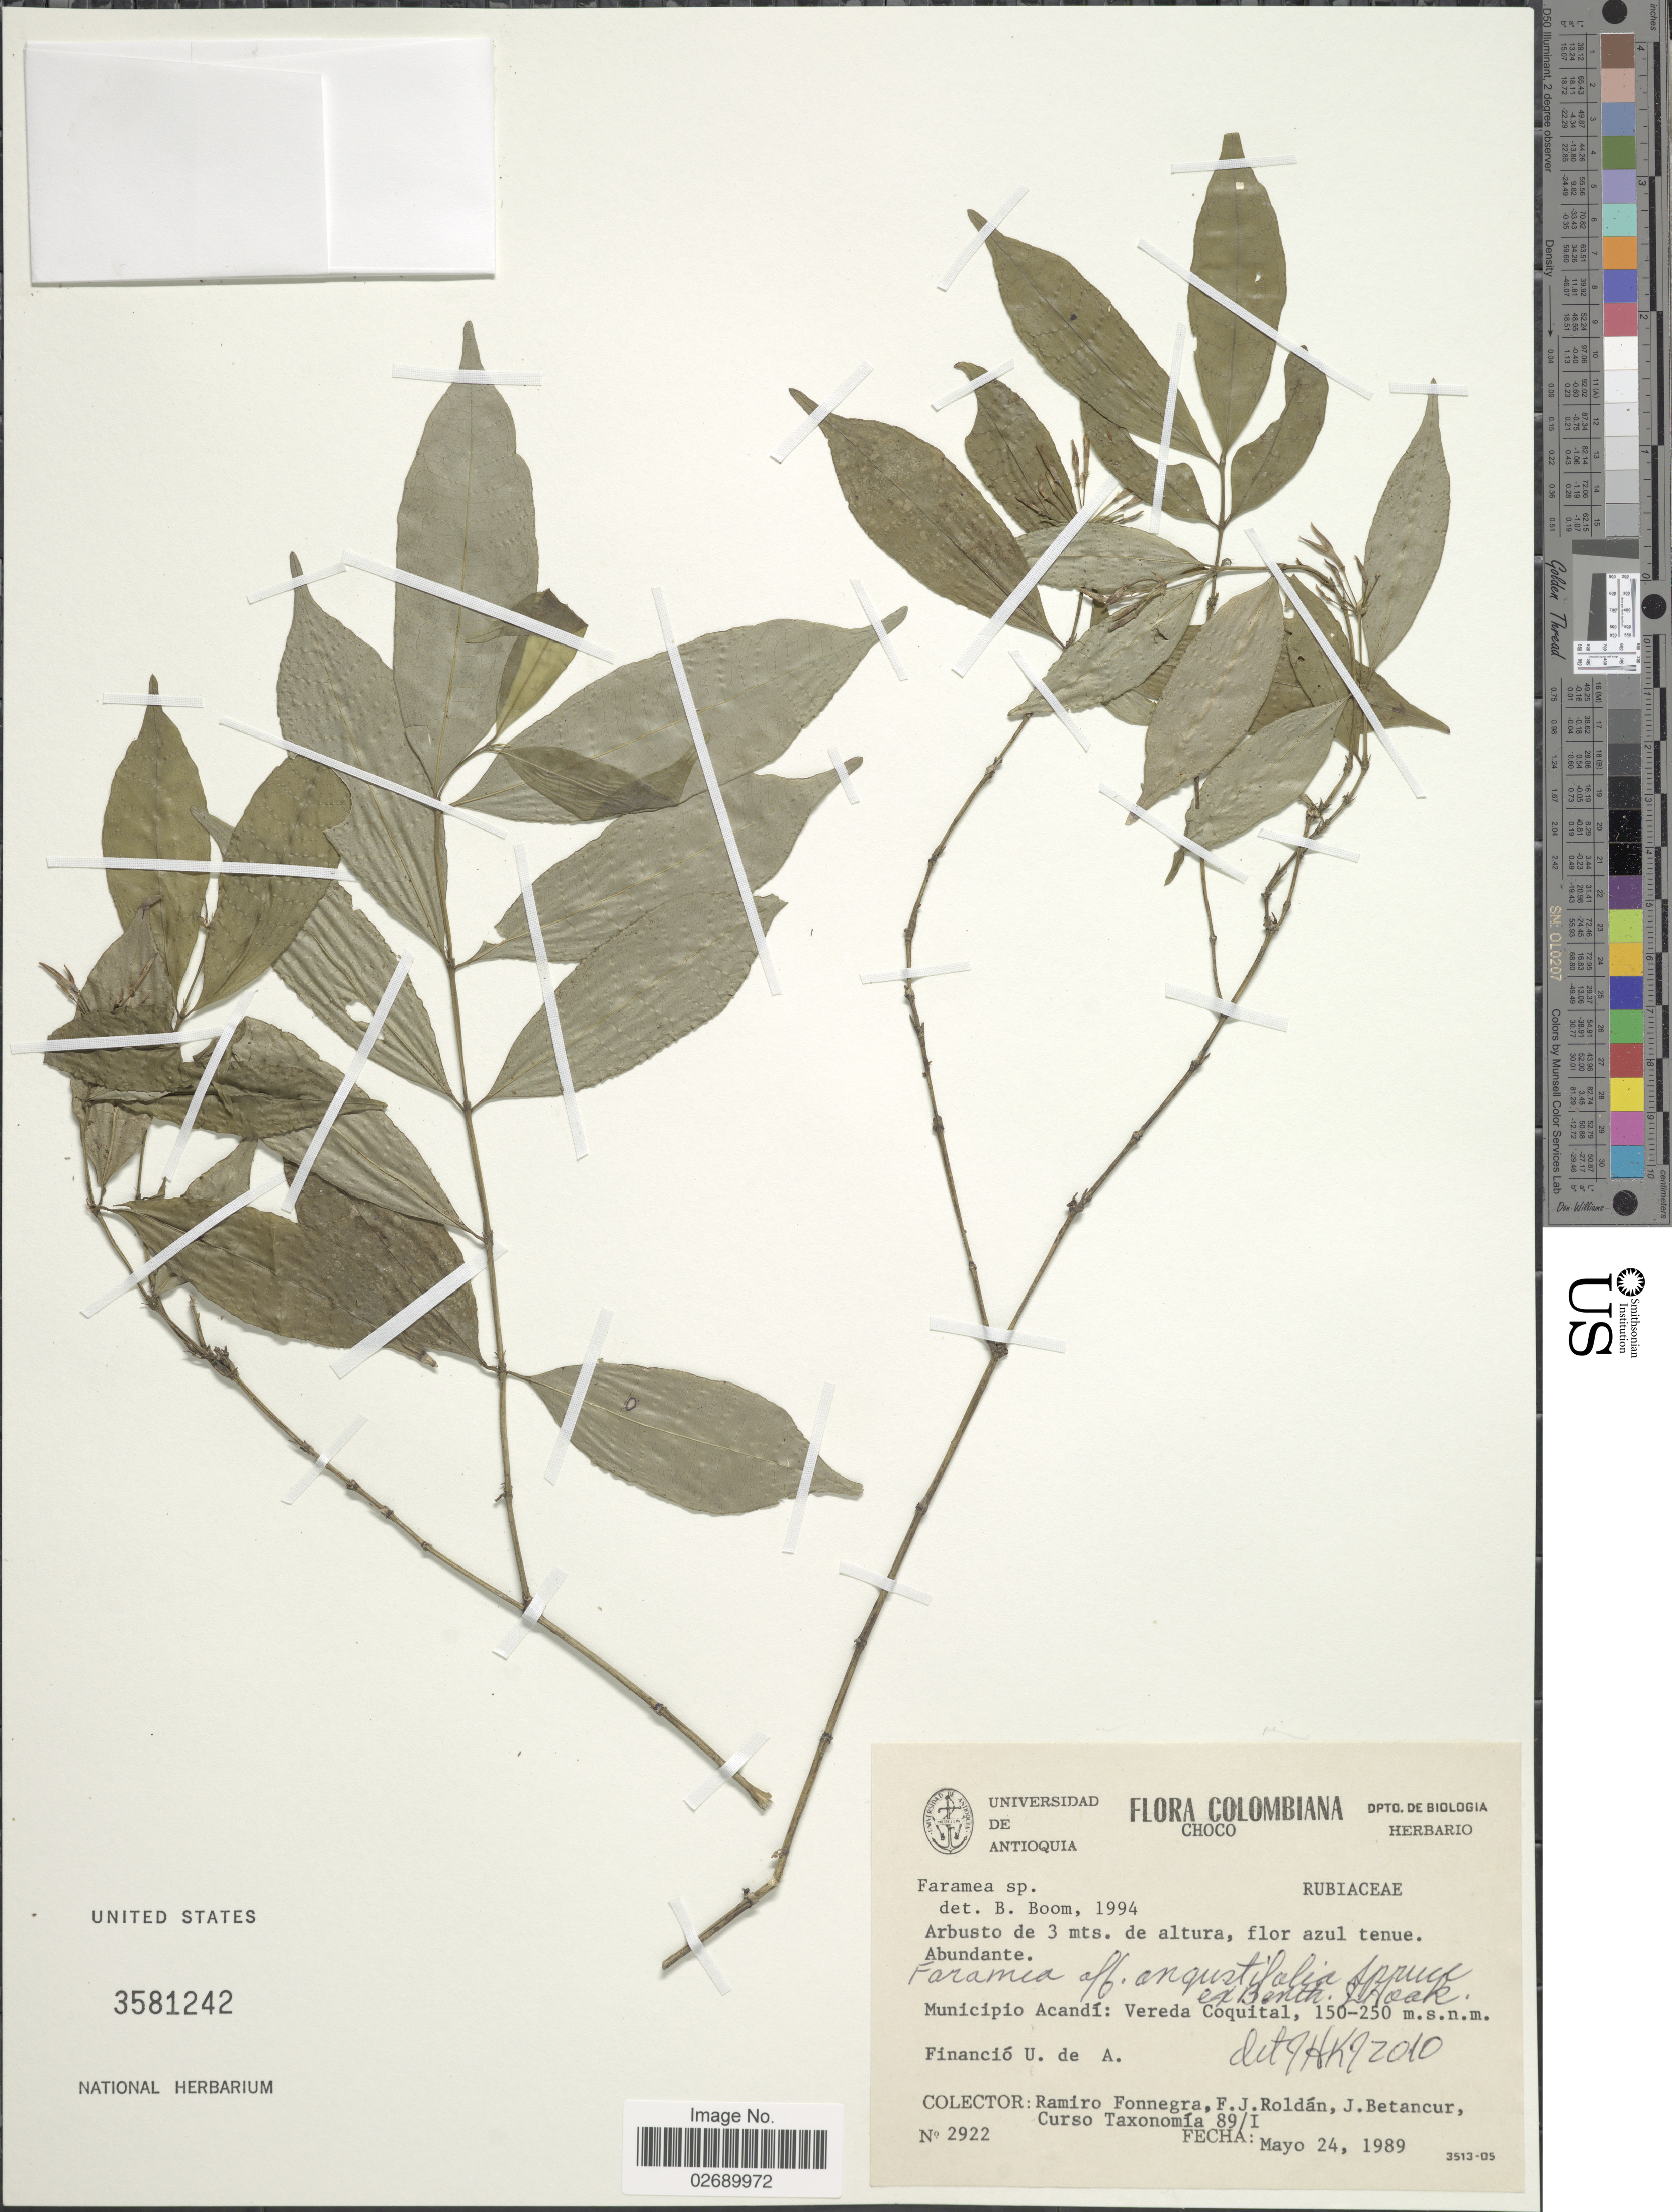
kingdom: Plantae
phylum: Tracheophyta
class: Magnoliopsida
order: Gentianales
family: Rubiaceae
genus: Faramea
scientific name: Faramea angustifolia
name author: Spruce ex Müll. Arg.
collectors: R. Fonnegra, F. J. Roldán, J. Betancur & Curso de Taxonomía 89-I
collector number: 2922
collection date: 1989-05-24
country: Colombia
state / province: Chocó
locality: Municipio Acandi: Vereda Coquital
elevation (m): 150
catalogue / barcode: US 3581242